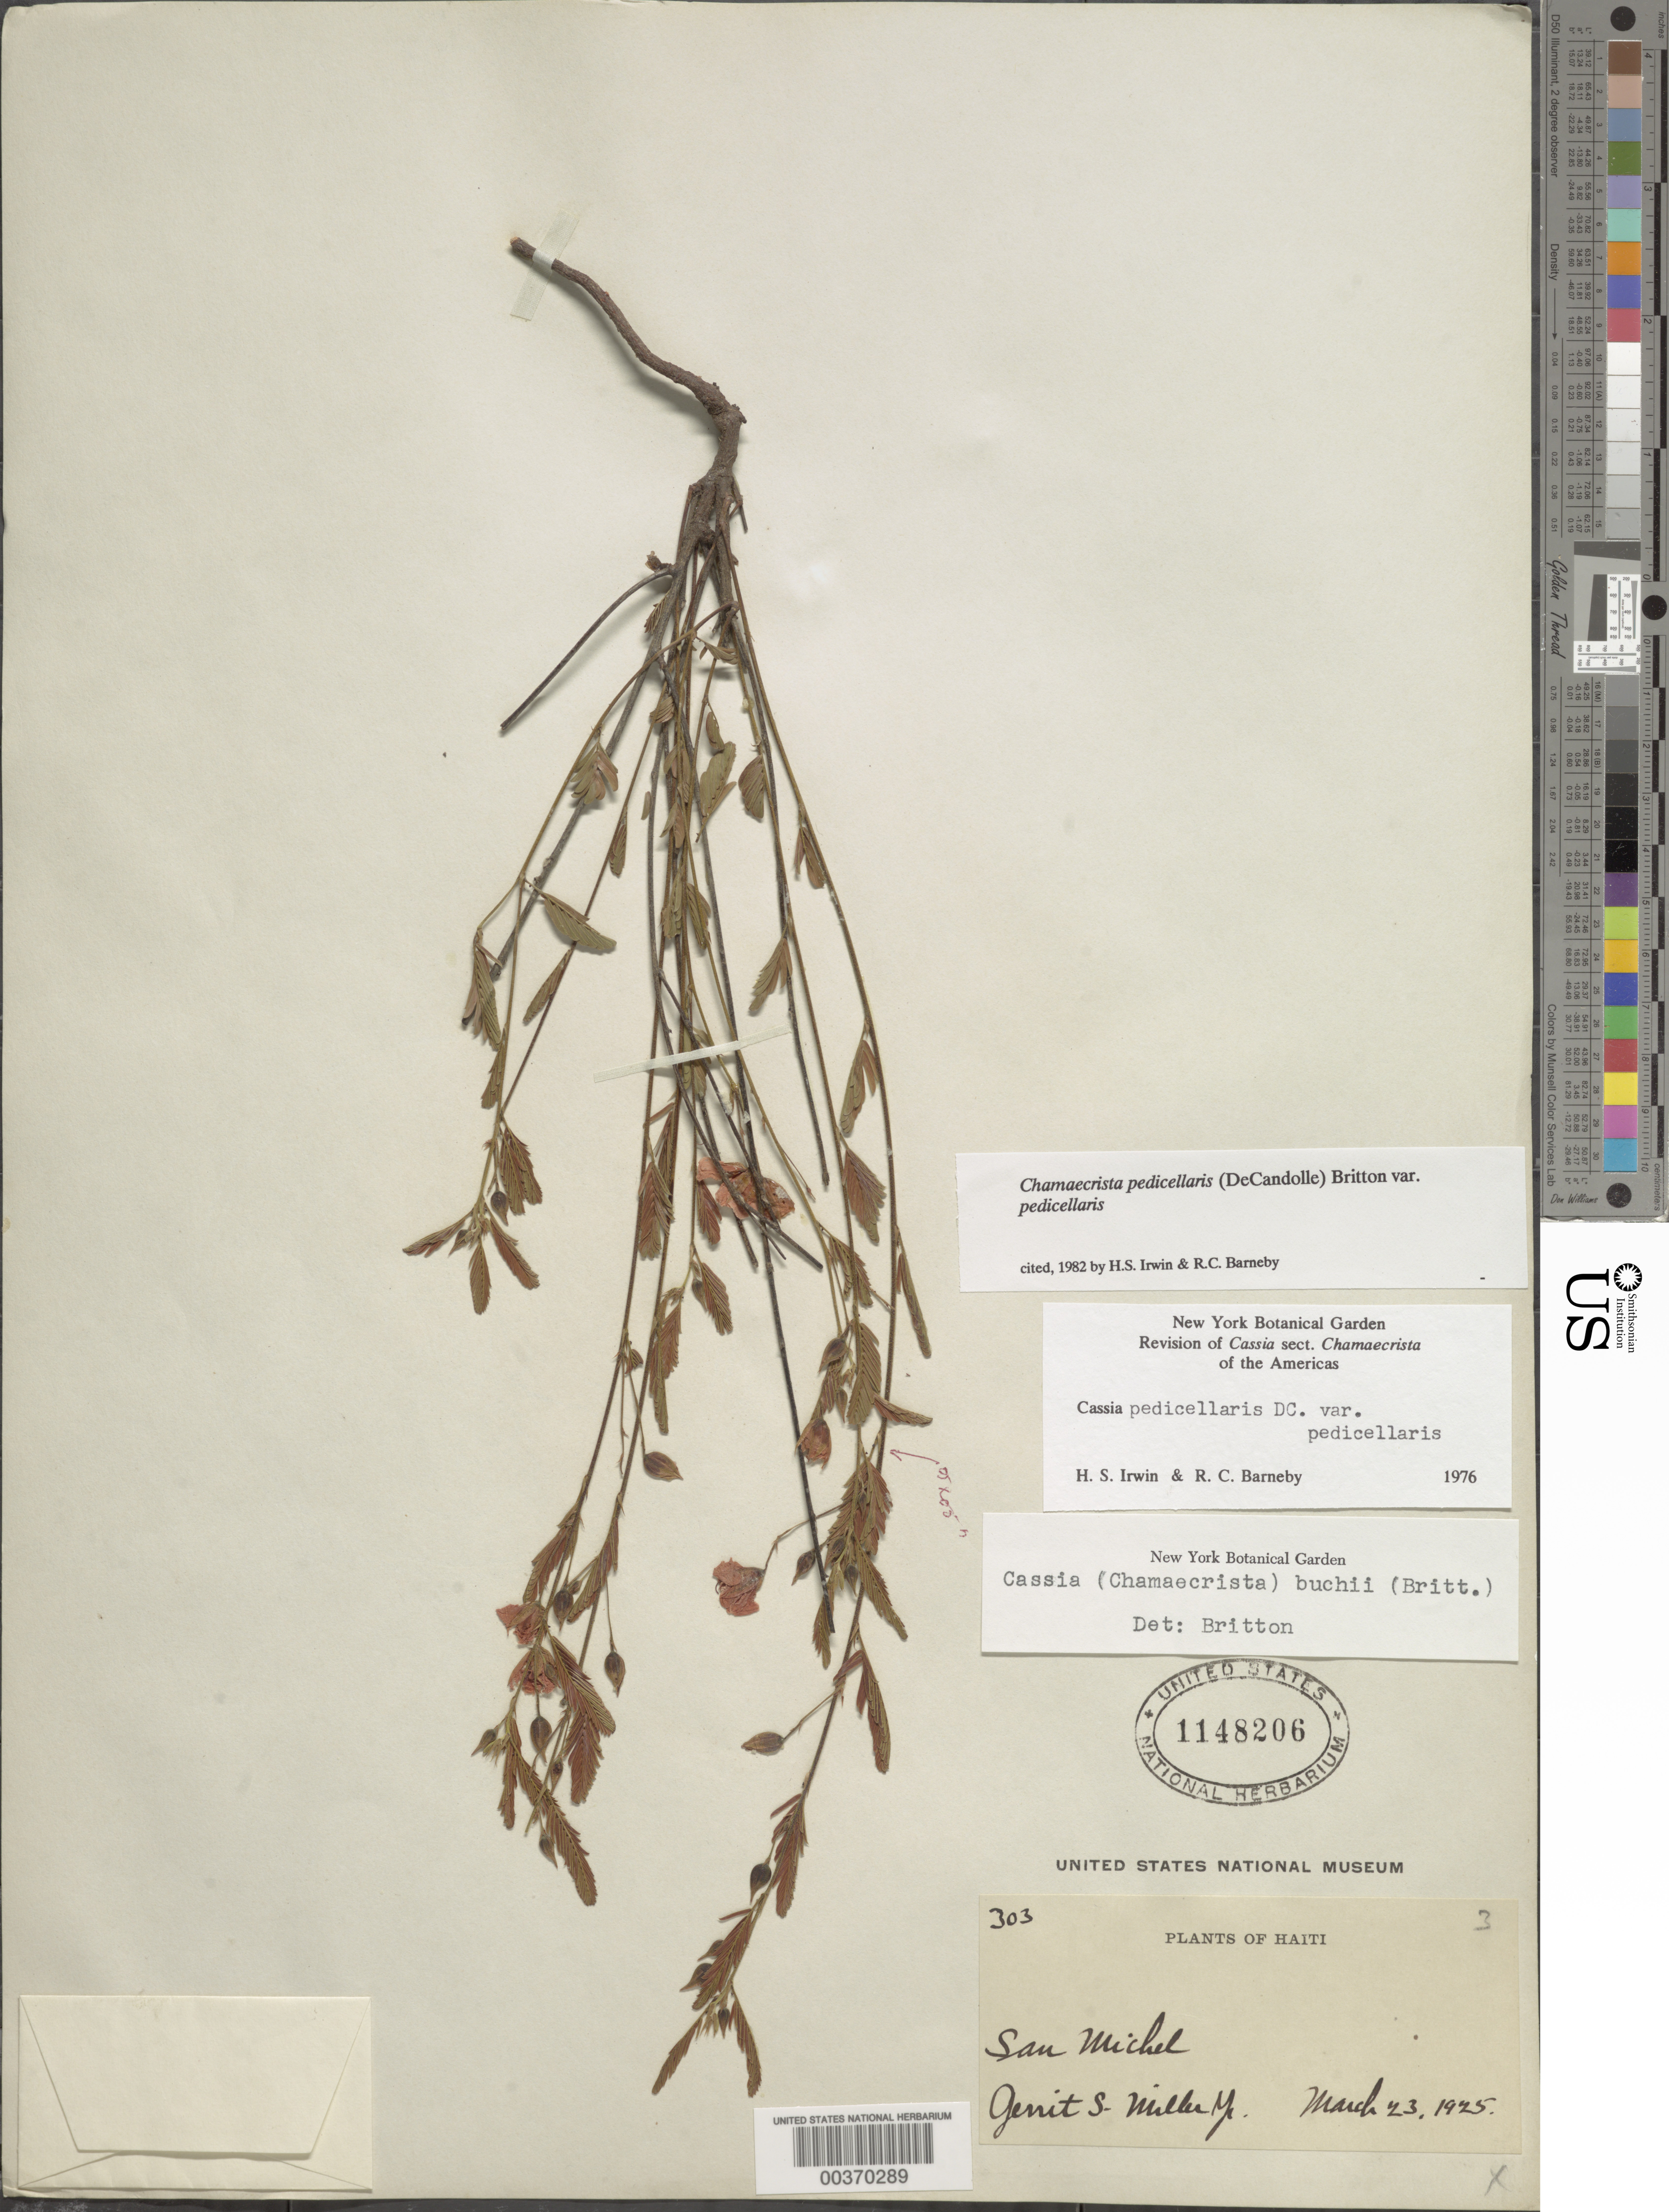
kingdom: Plantae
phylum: Tracheophyta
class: Magnoliopsida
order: Fabales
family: Fabaceae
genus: Chamaecrista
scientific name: Chamaecrista pedicellaris var. pedicellaris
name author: Britton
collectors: G. S. Miller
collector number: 303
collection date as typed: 23 Mar 1925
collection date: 1925-03-23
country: Haiti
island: Hispaniola Island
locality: San michel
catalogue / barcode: US 1148206